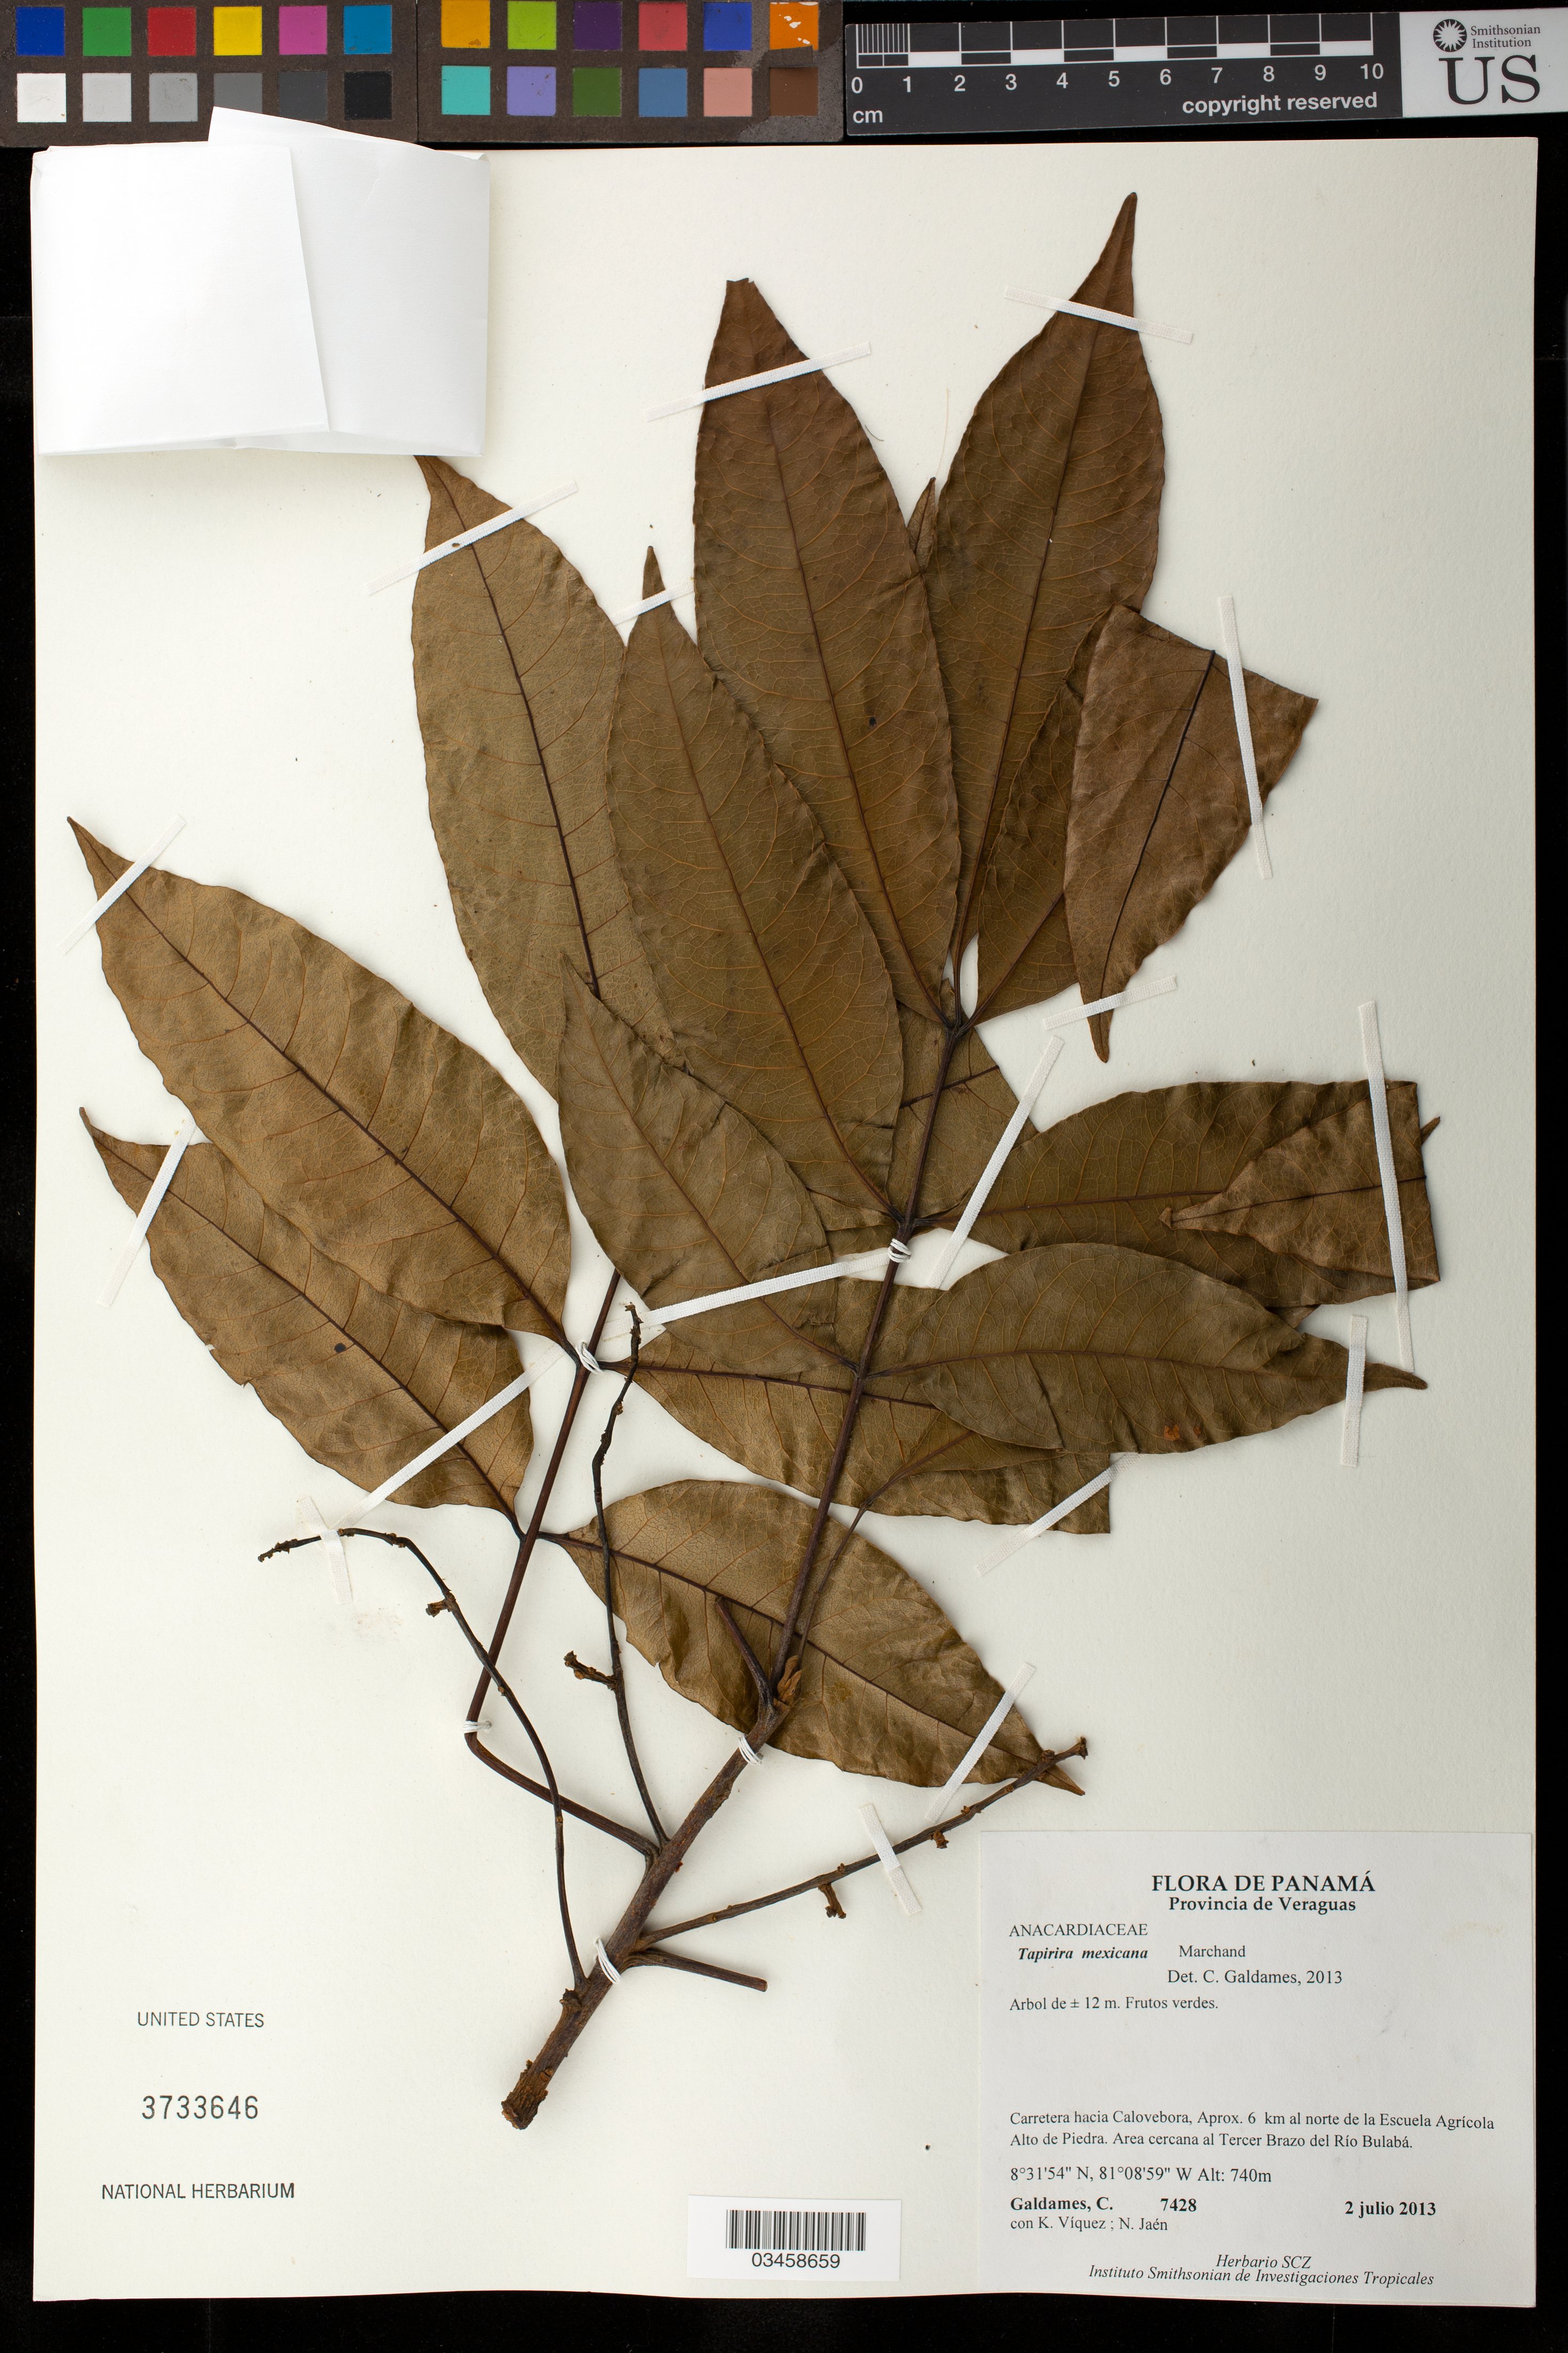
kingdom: Plantae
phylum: Tracheophyta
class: Magnoliopsida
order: Sapindales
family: Anacardiaceae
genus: Tapirira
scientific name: Tapirira mexicana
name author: Marchand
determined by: Mitchell, John D.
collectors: C. Galdames, K. Viquez & N. Jaén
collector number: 7428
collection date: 2013-07-02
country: Panama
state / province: Veraguas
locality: Carretera hacia Calovebora. Approx. 6 km al norte de la Esc. Agricola Alto de Piedra. Tercer Brazo del Rio Bulaba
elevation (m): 740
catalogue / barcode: US 3733646